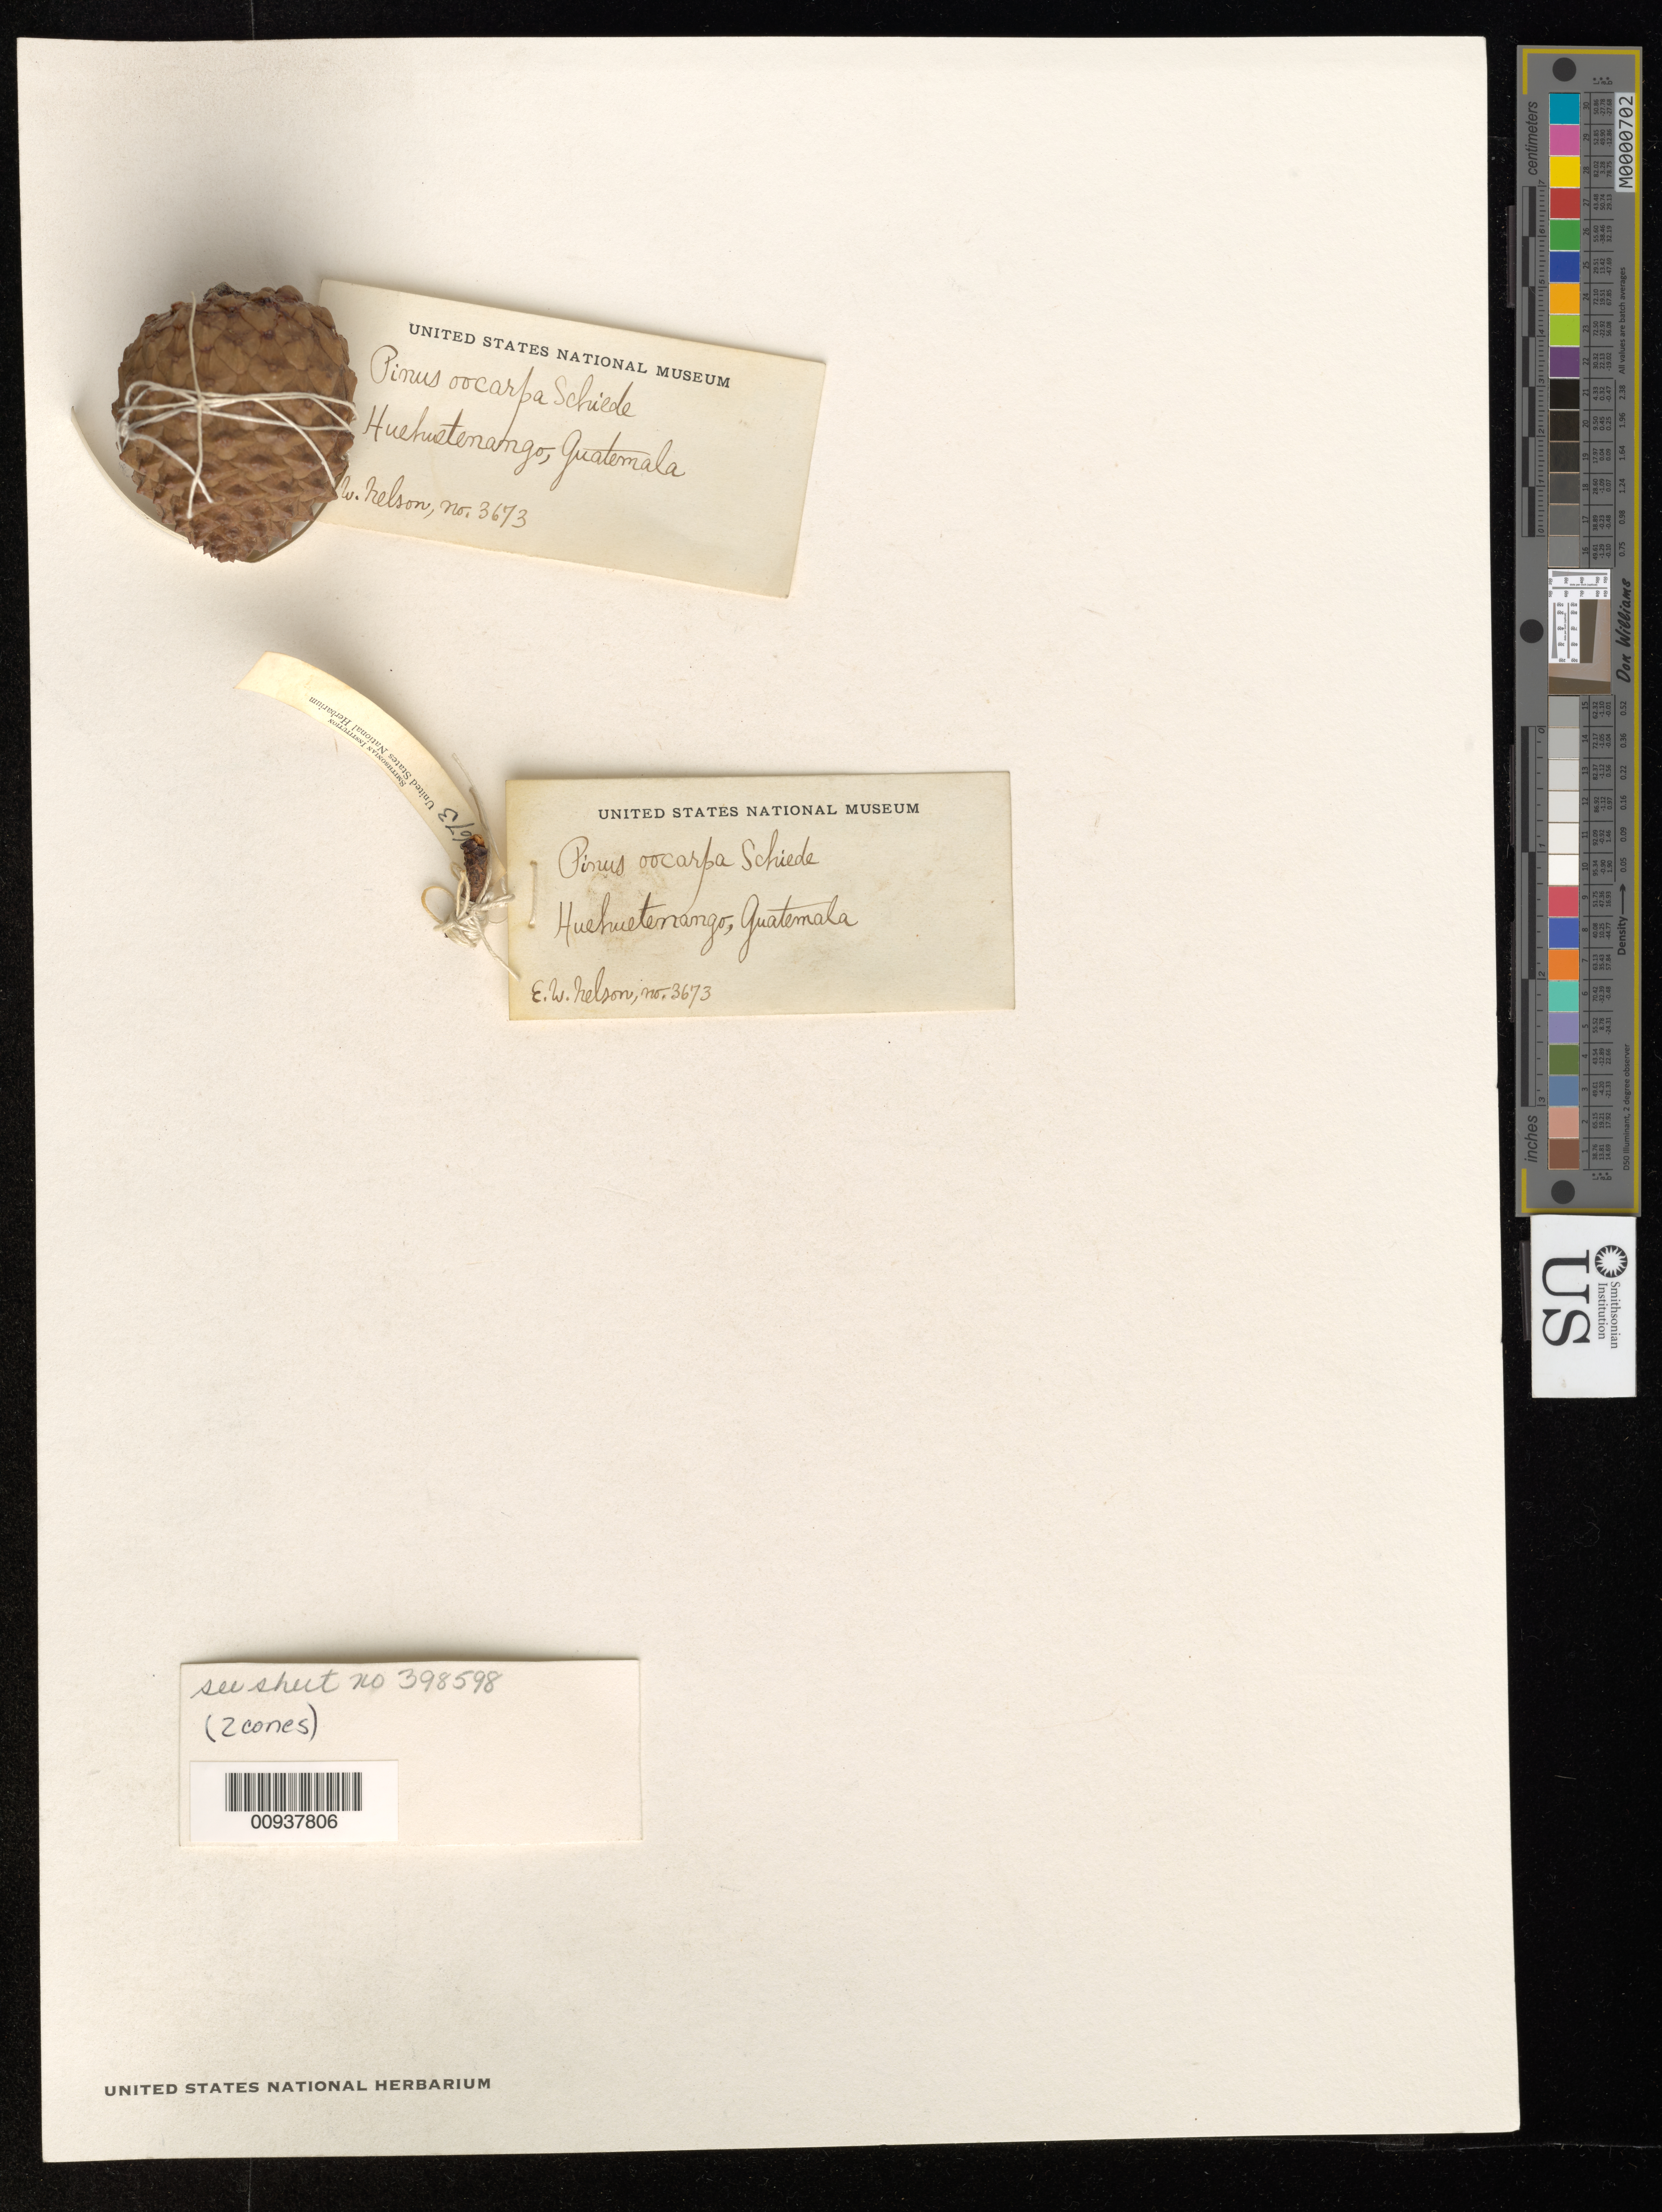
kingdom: Plantae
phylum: Tracheophyta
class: Pinopsida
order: Pinales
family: Pinaceae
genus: Pinus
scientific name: Pinus oocarpa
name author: Schiede ex Schltdl.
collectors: E. W. Nelson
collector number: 3673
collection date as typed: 10 Jan 1896 to 11 Jan 1896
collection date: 1896-01-10/1896-01-11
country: Guatemala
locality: Roadside near Huehuetenango.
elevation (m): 1981